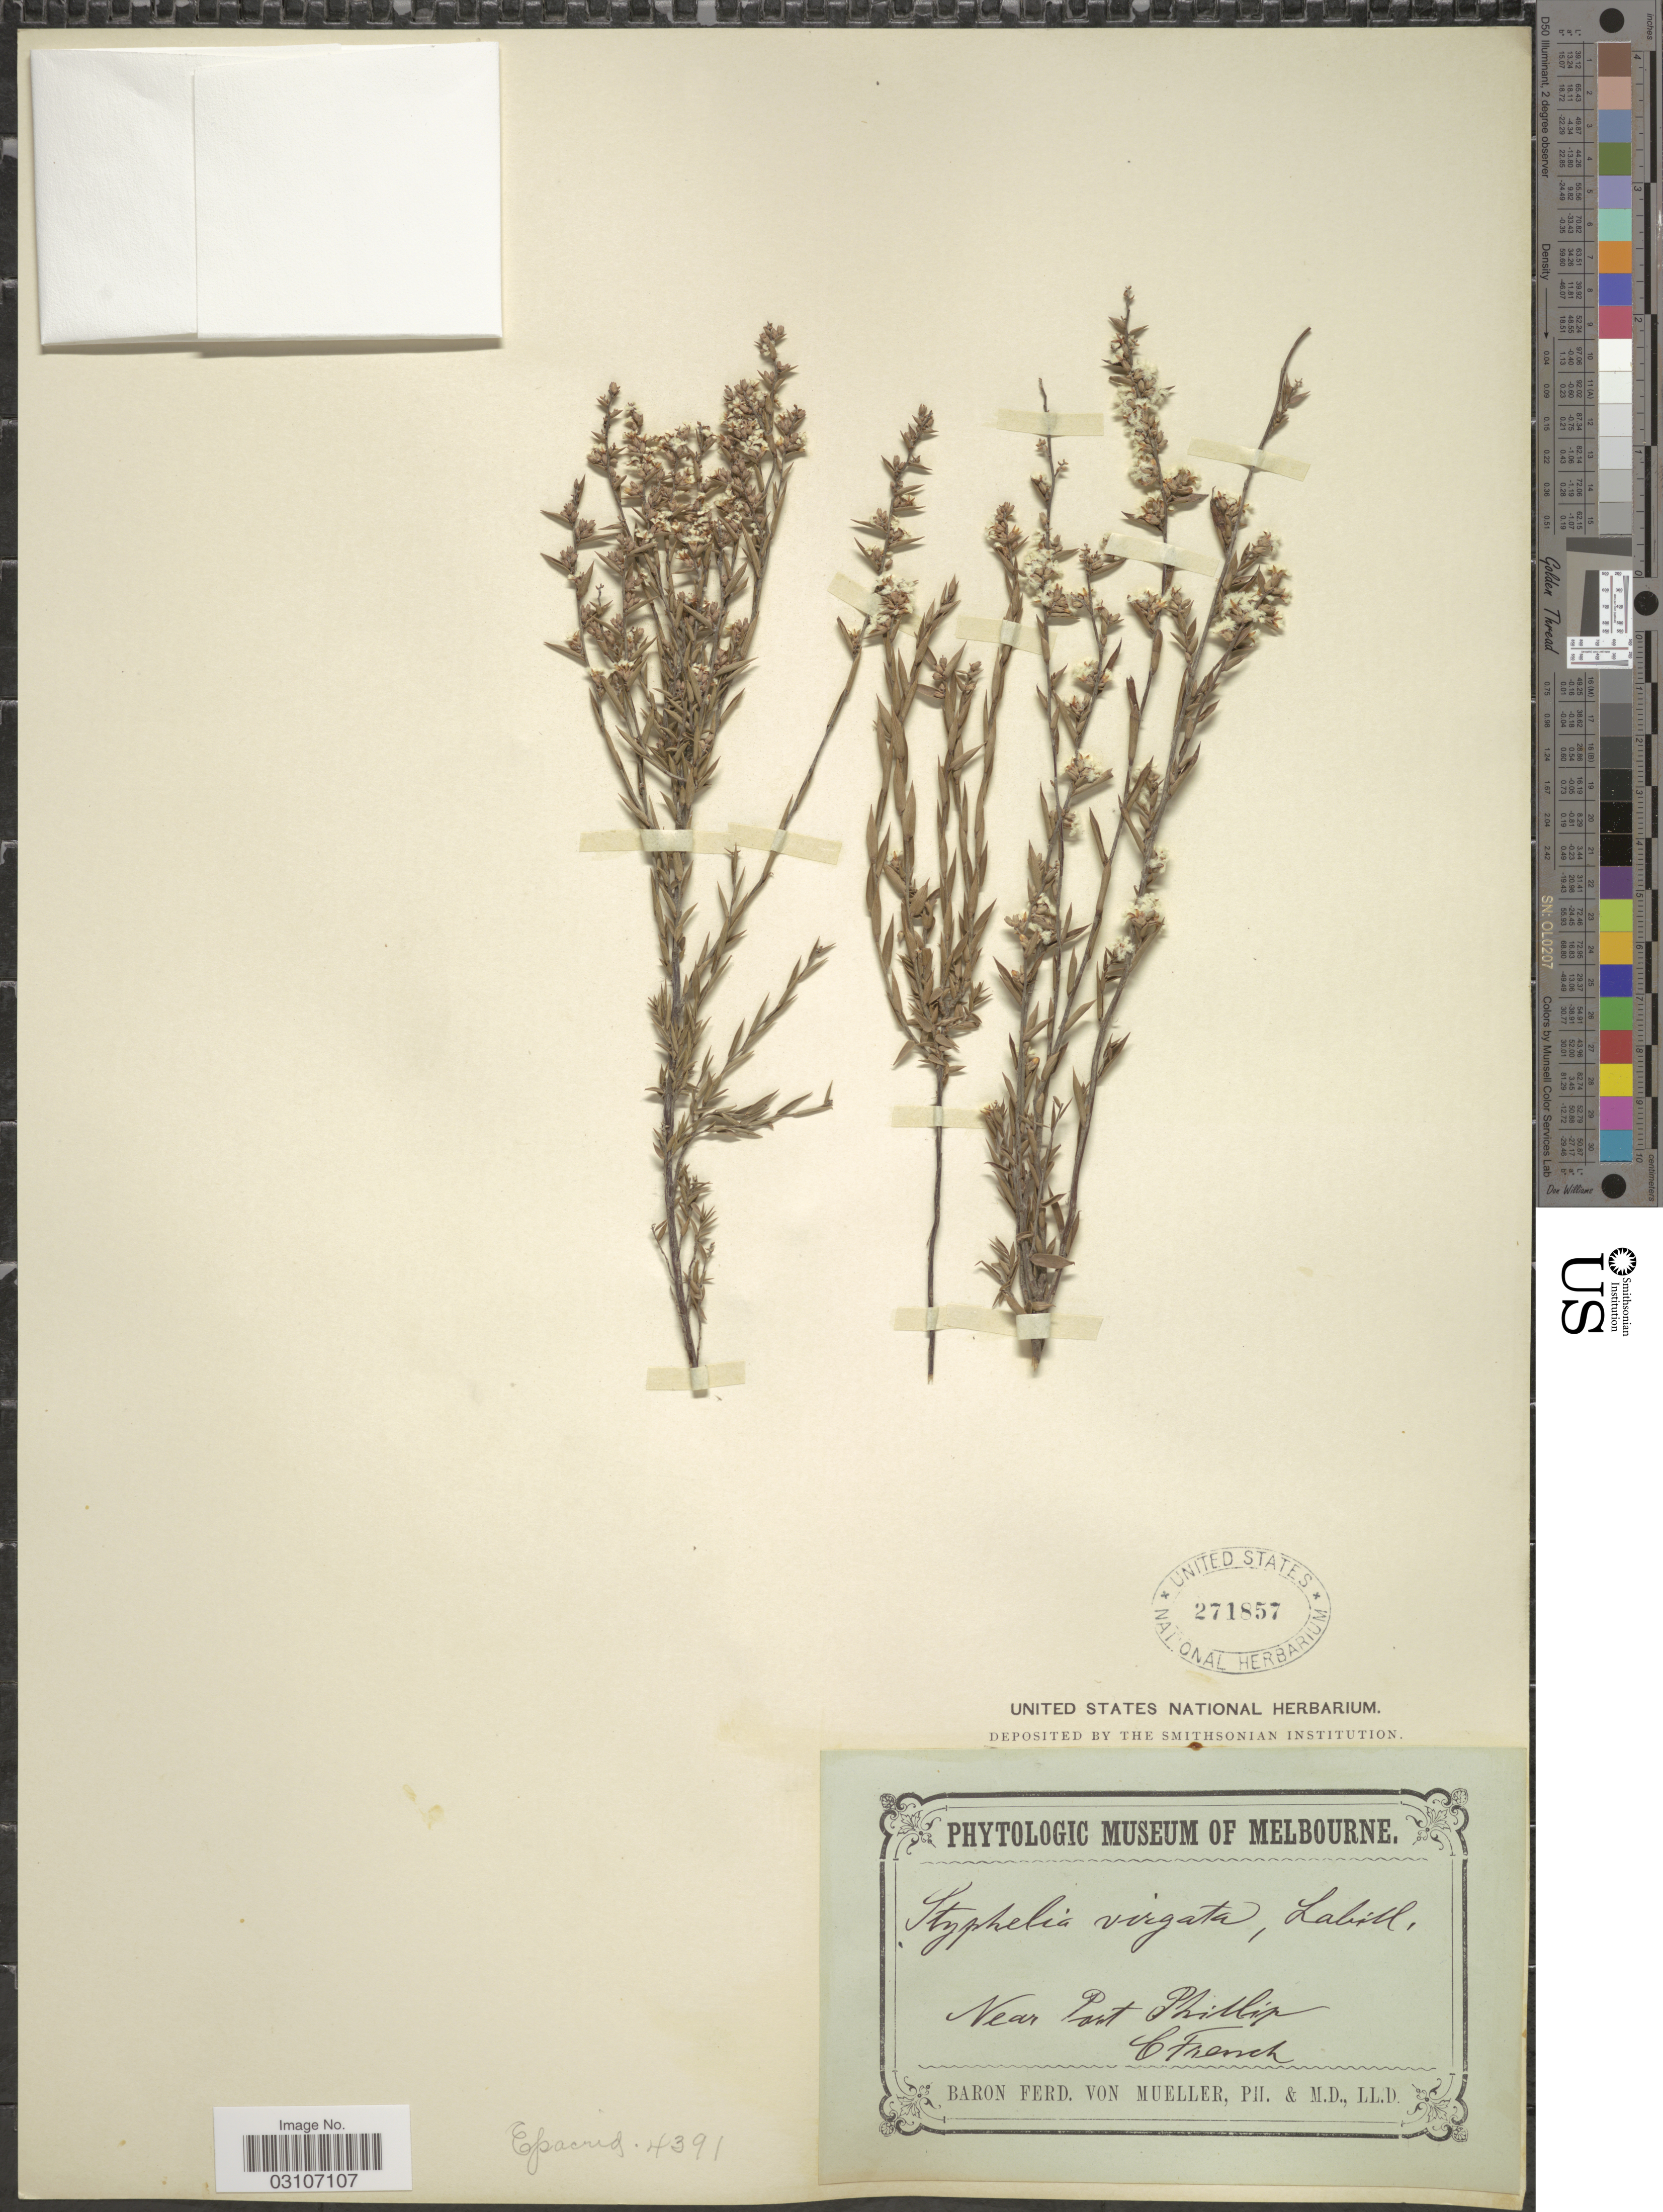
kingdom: Plantae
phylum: Tracheophyta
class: Magnoliopsida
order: Ericales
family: Ericaceae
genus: Leucopogon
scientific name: Leucopogon virgatus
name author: R. Br.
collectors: C. French & F. Mueller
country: Australia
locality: Near Port Phillip.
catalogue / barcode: US 271857